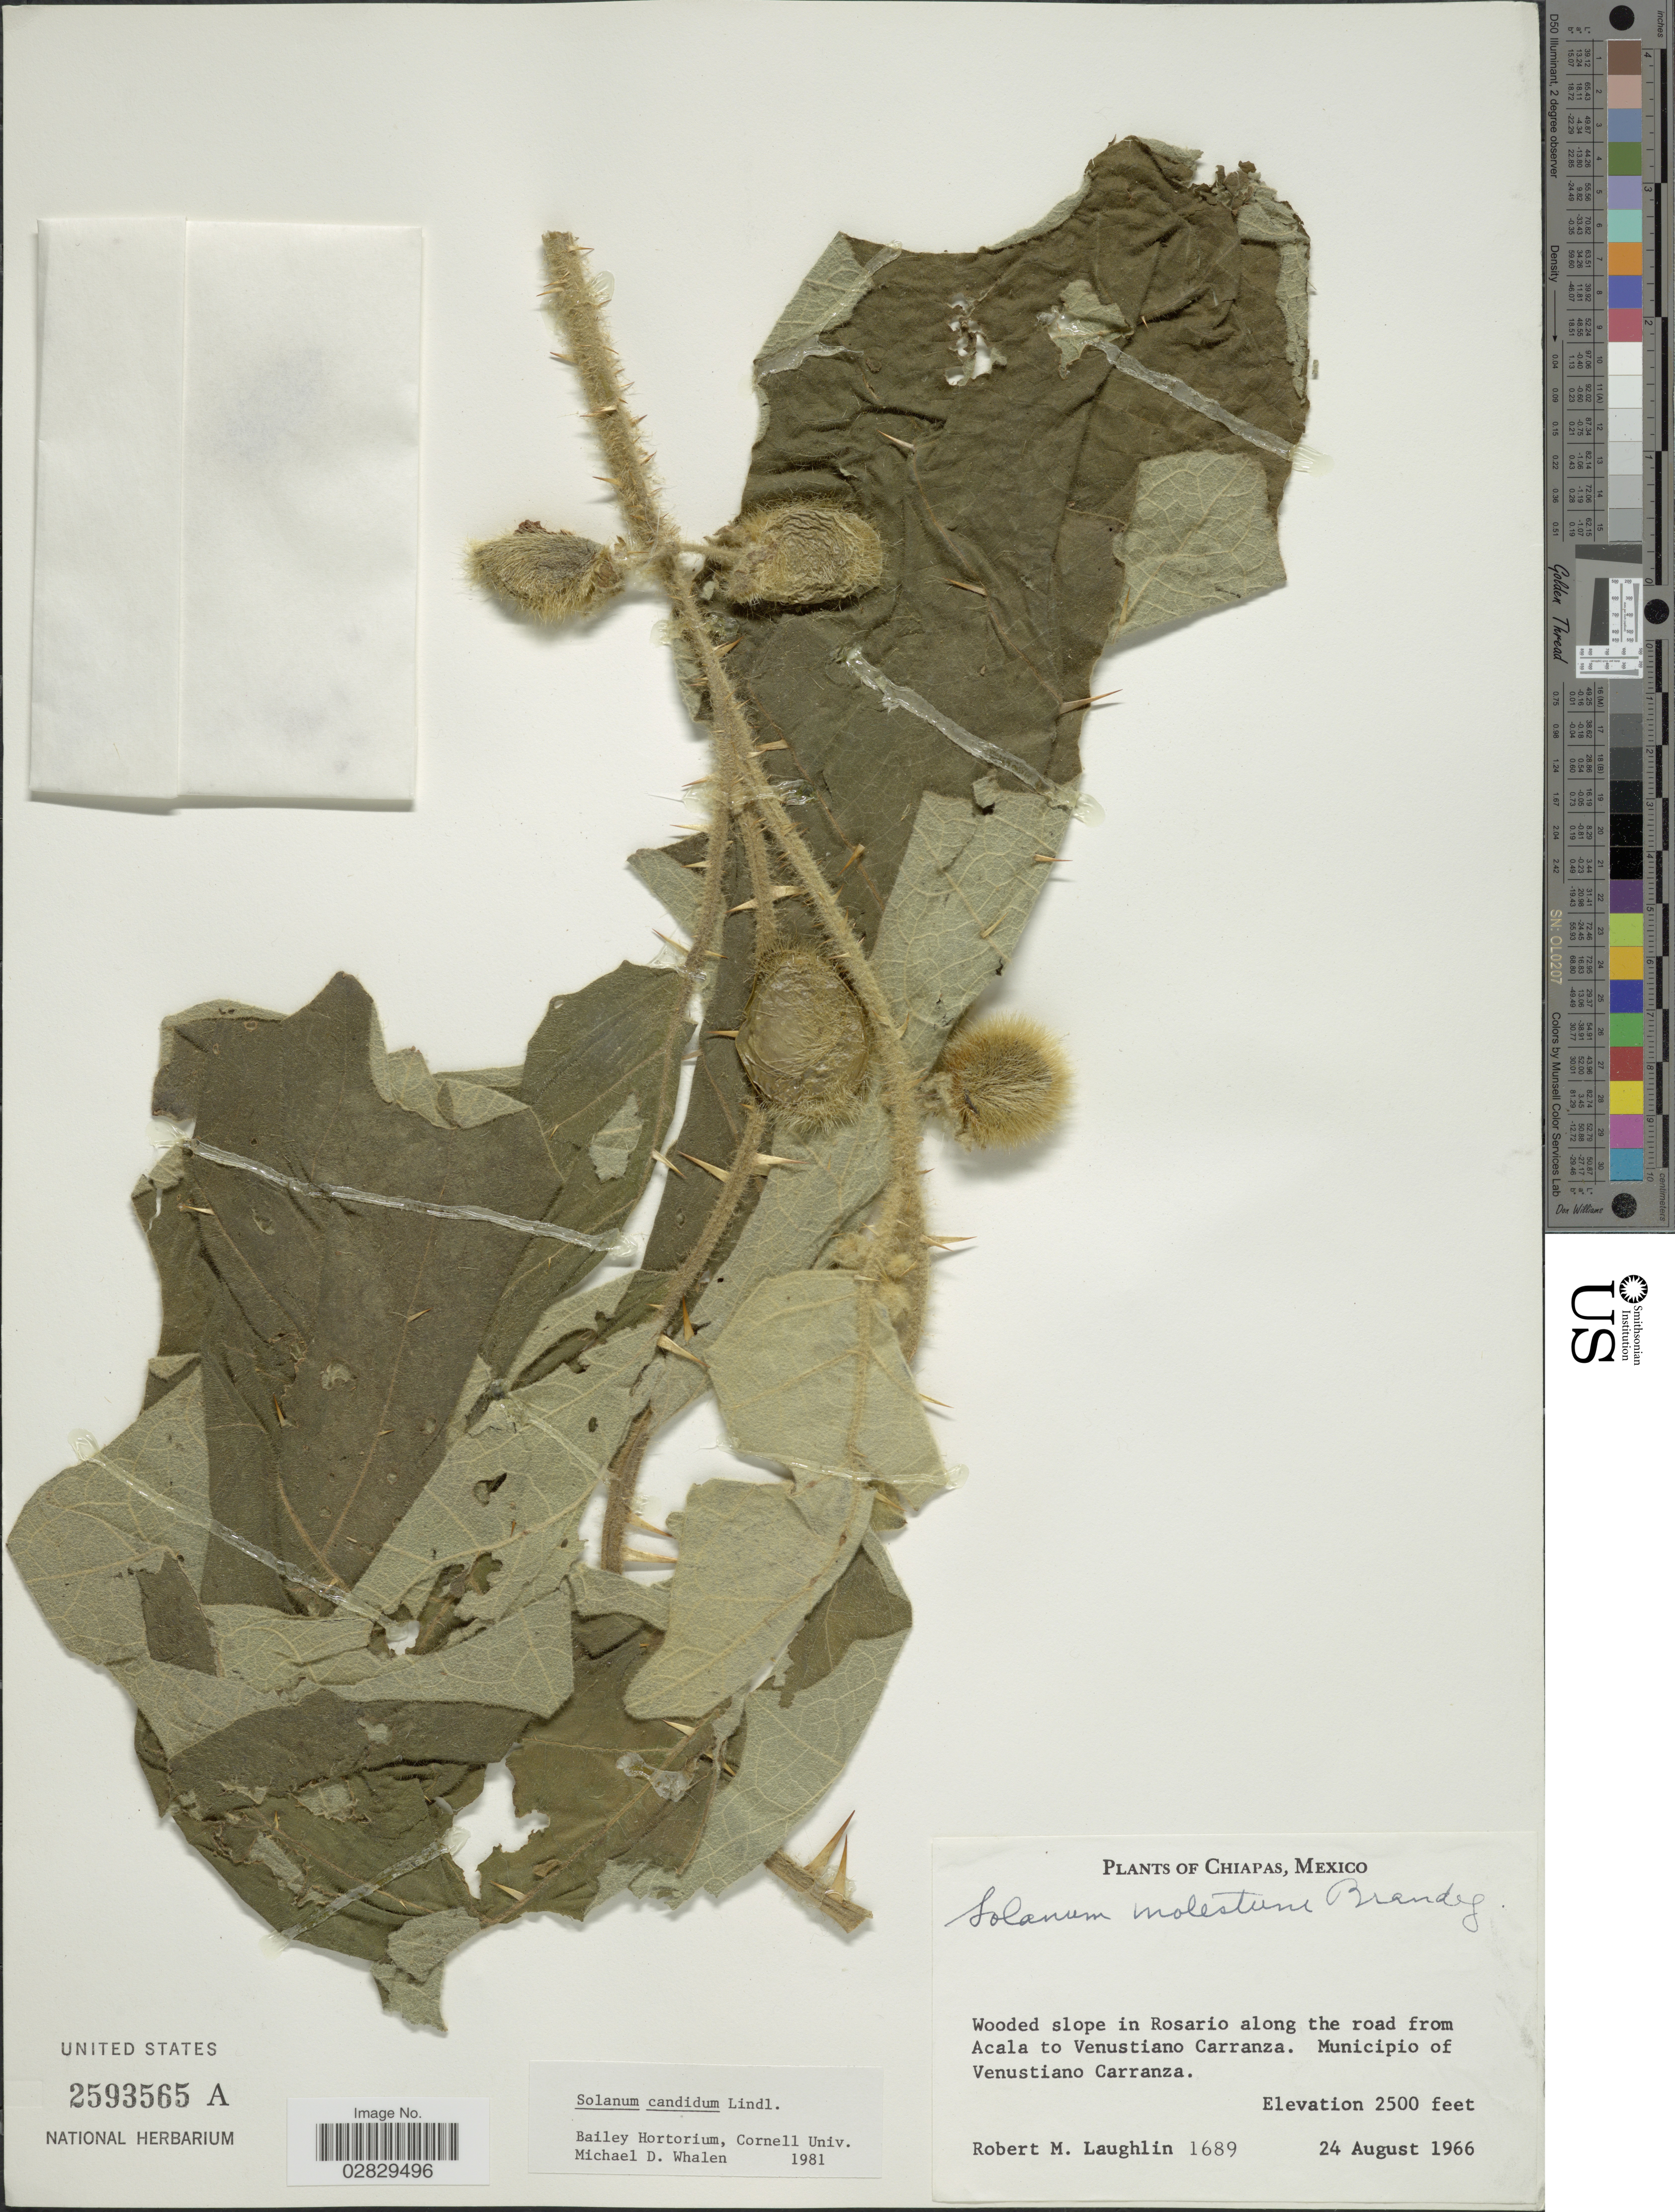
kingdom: Plantae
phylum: Tracheophyta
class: Magnoliopsida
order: Solanales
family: Solanaceae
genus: Solanum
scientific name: Solanum candidum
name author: Lindl.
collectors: R. M. Laughlin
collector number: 1689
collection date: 1966-08-24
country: Mexico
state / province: Chiapas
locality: Wooded slope in Rosario along the road from Acala to Venustiano Carranza. Municipio of Venustiano Carranza.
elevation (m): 762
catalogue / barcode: US 2593565A